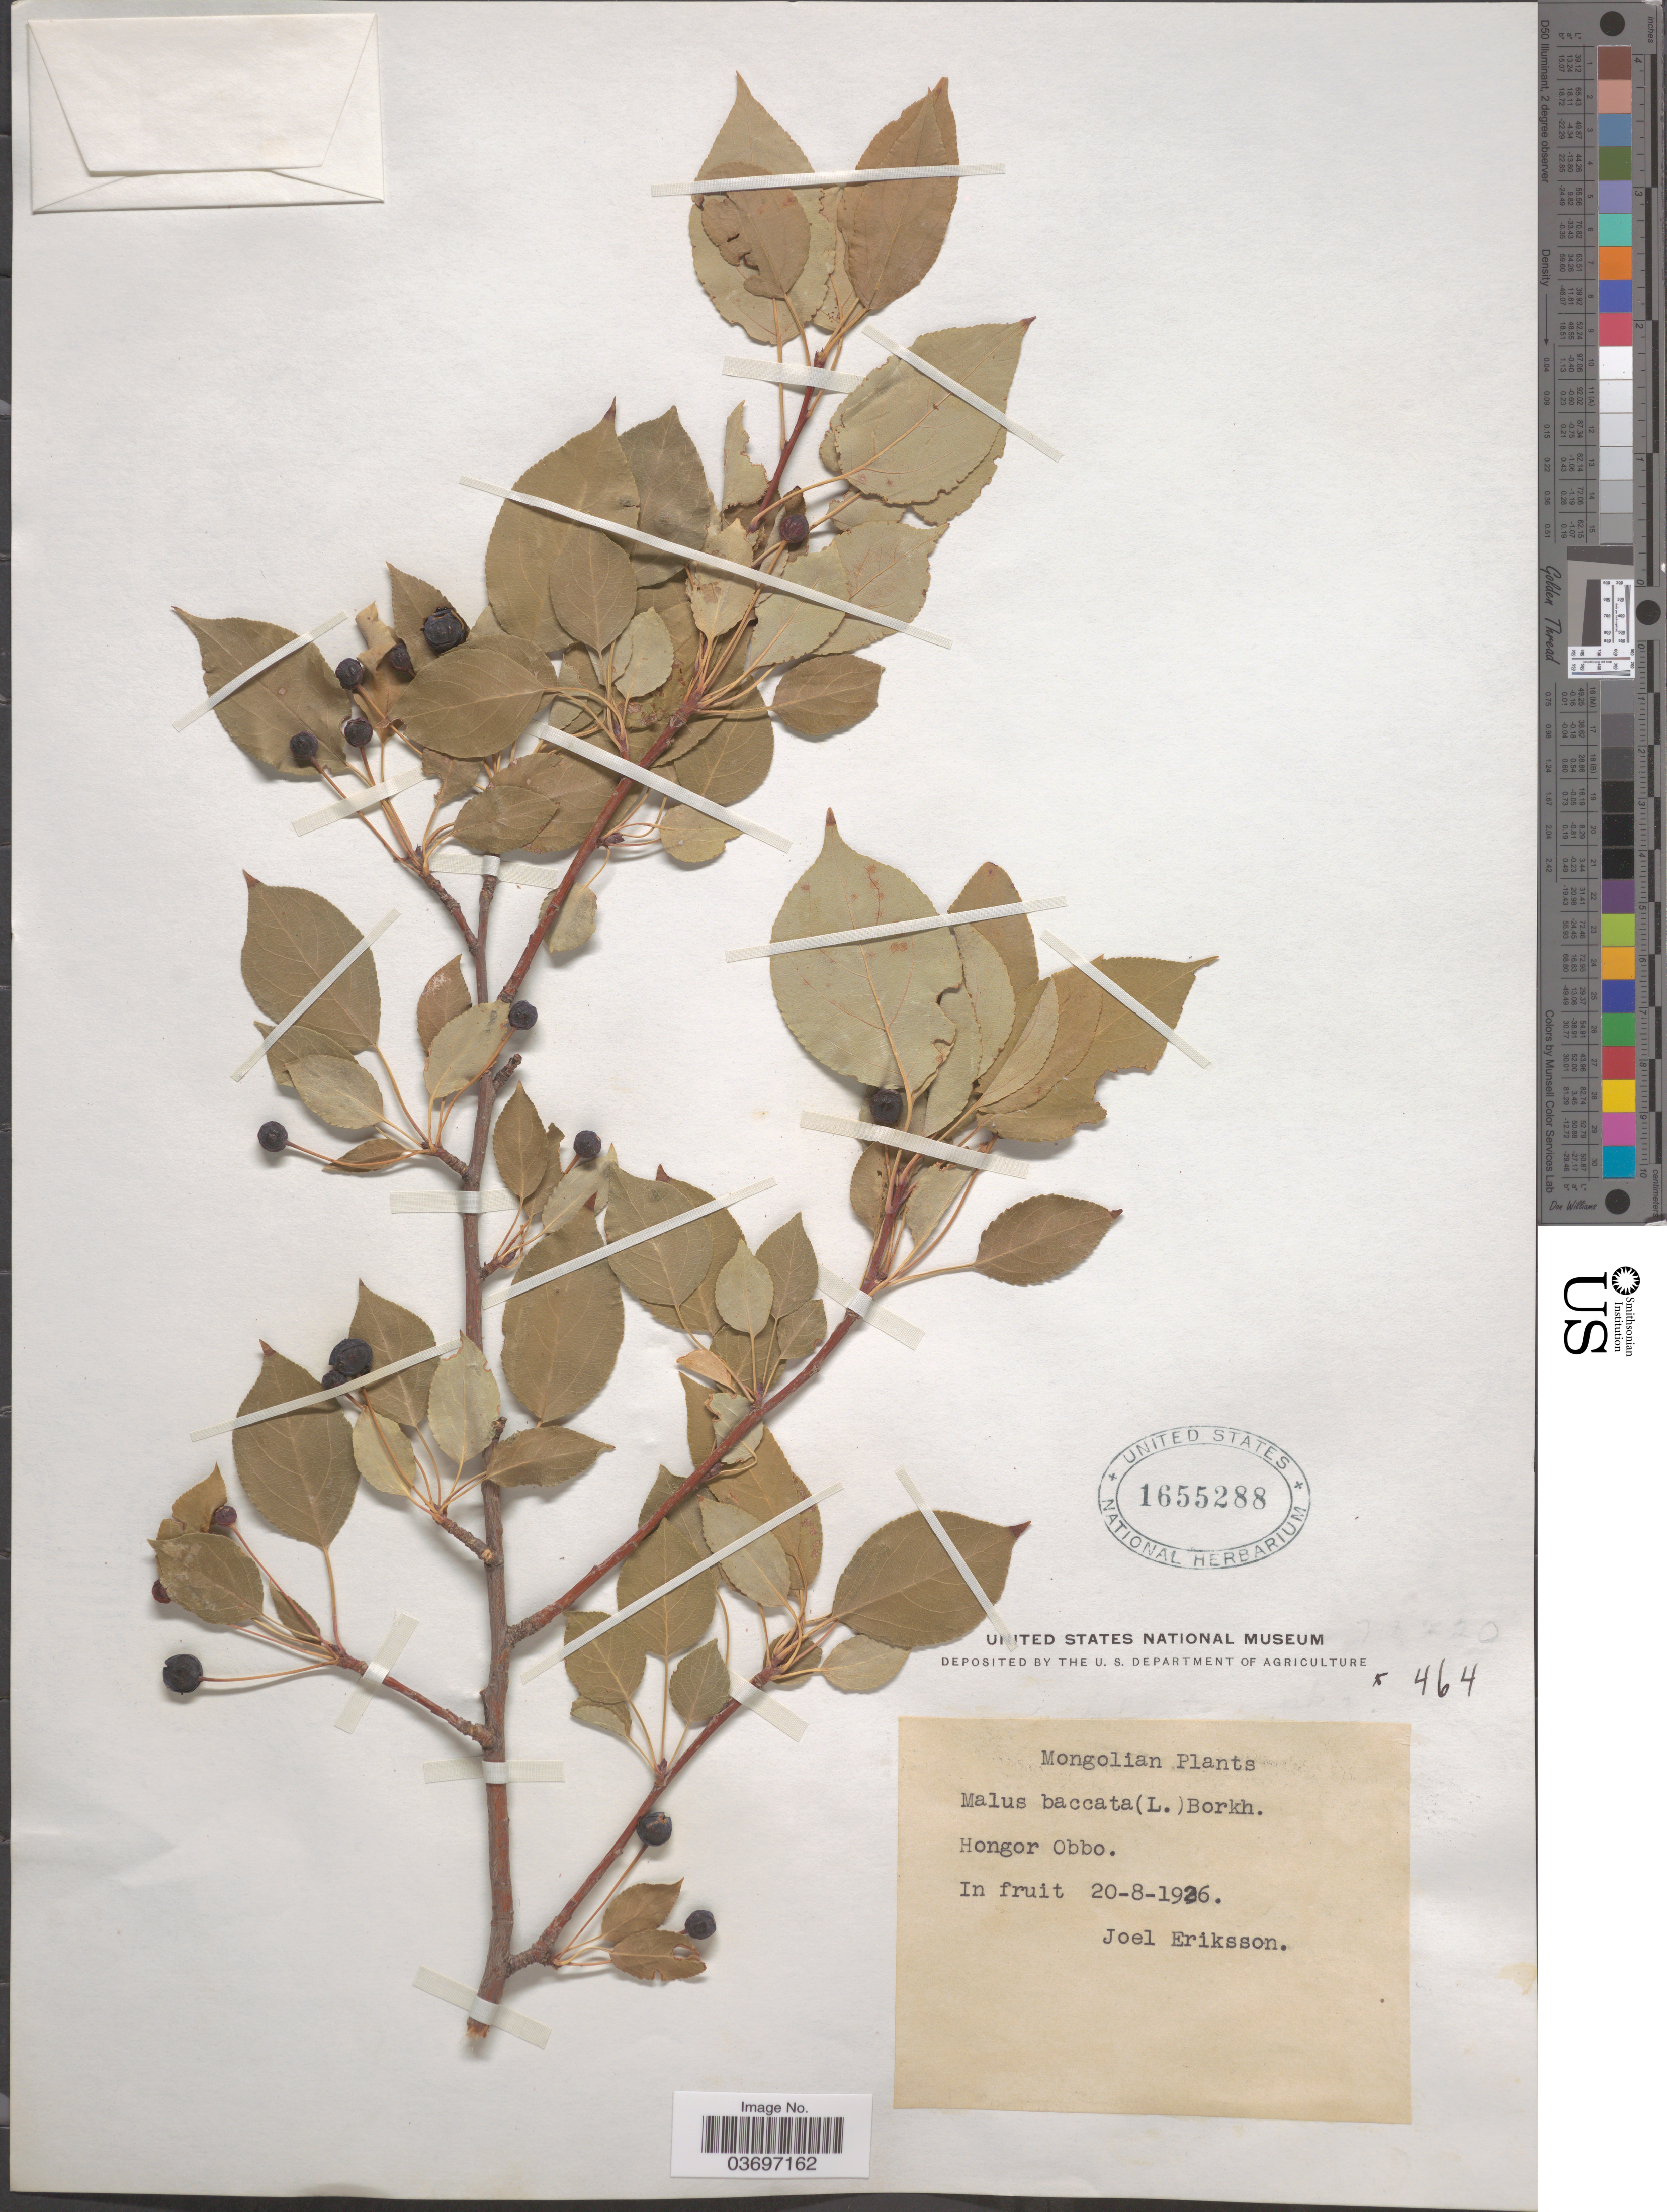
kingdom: Plantae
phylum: Tracheophyta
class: Magnoliopsida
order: Rosales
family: Rosaceae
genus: Malus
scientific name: Malus baccata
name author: (L.) Borkh.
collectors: J. Eriksson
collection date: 1926-08-20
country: China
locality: Mongolian. Hongor Obbo.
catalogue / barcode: US 1655288